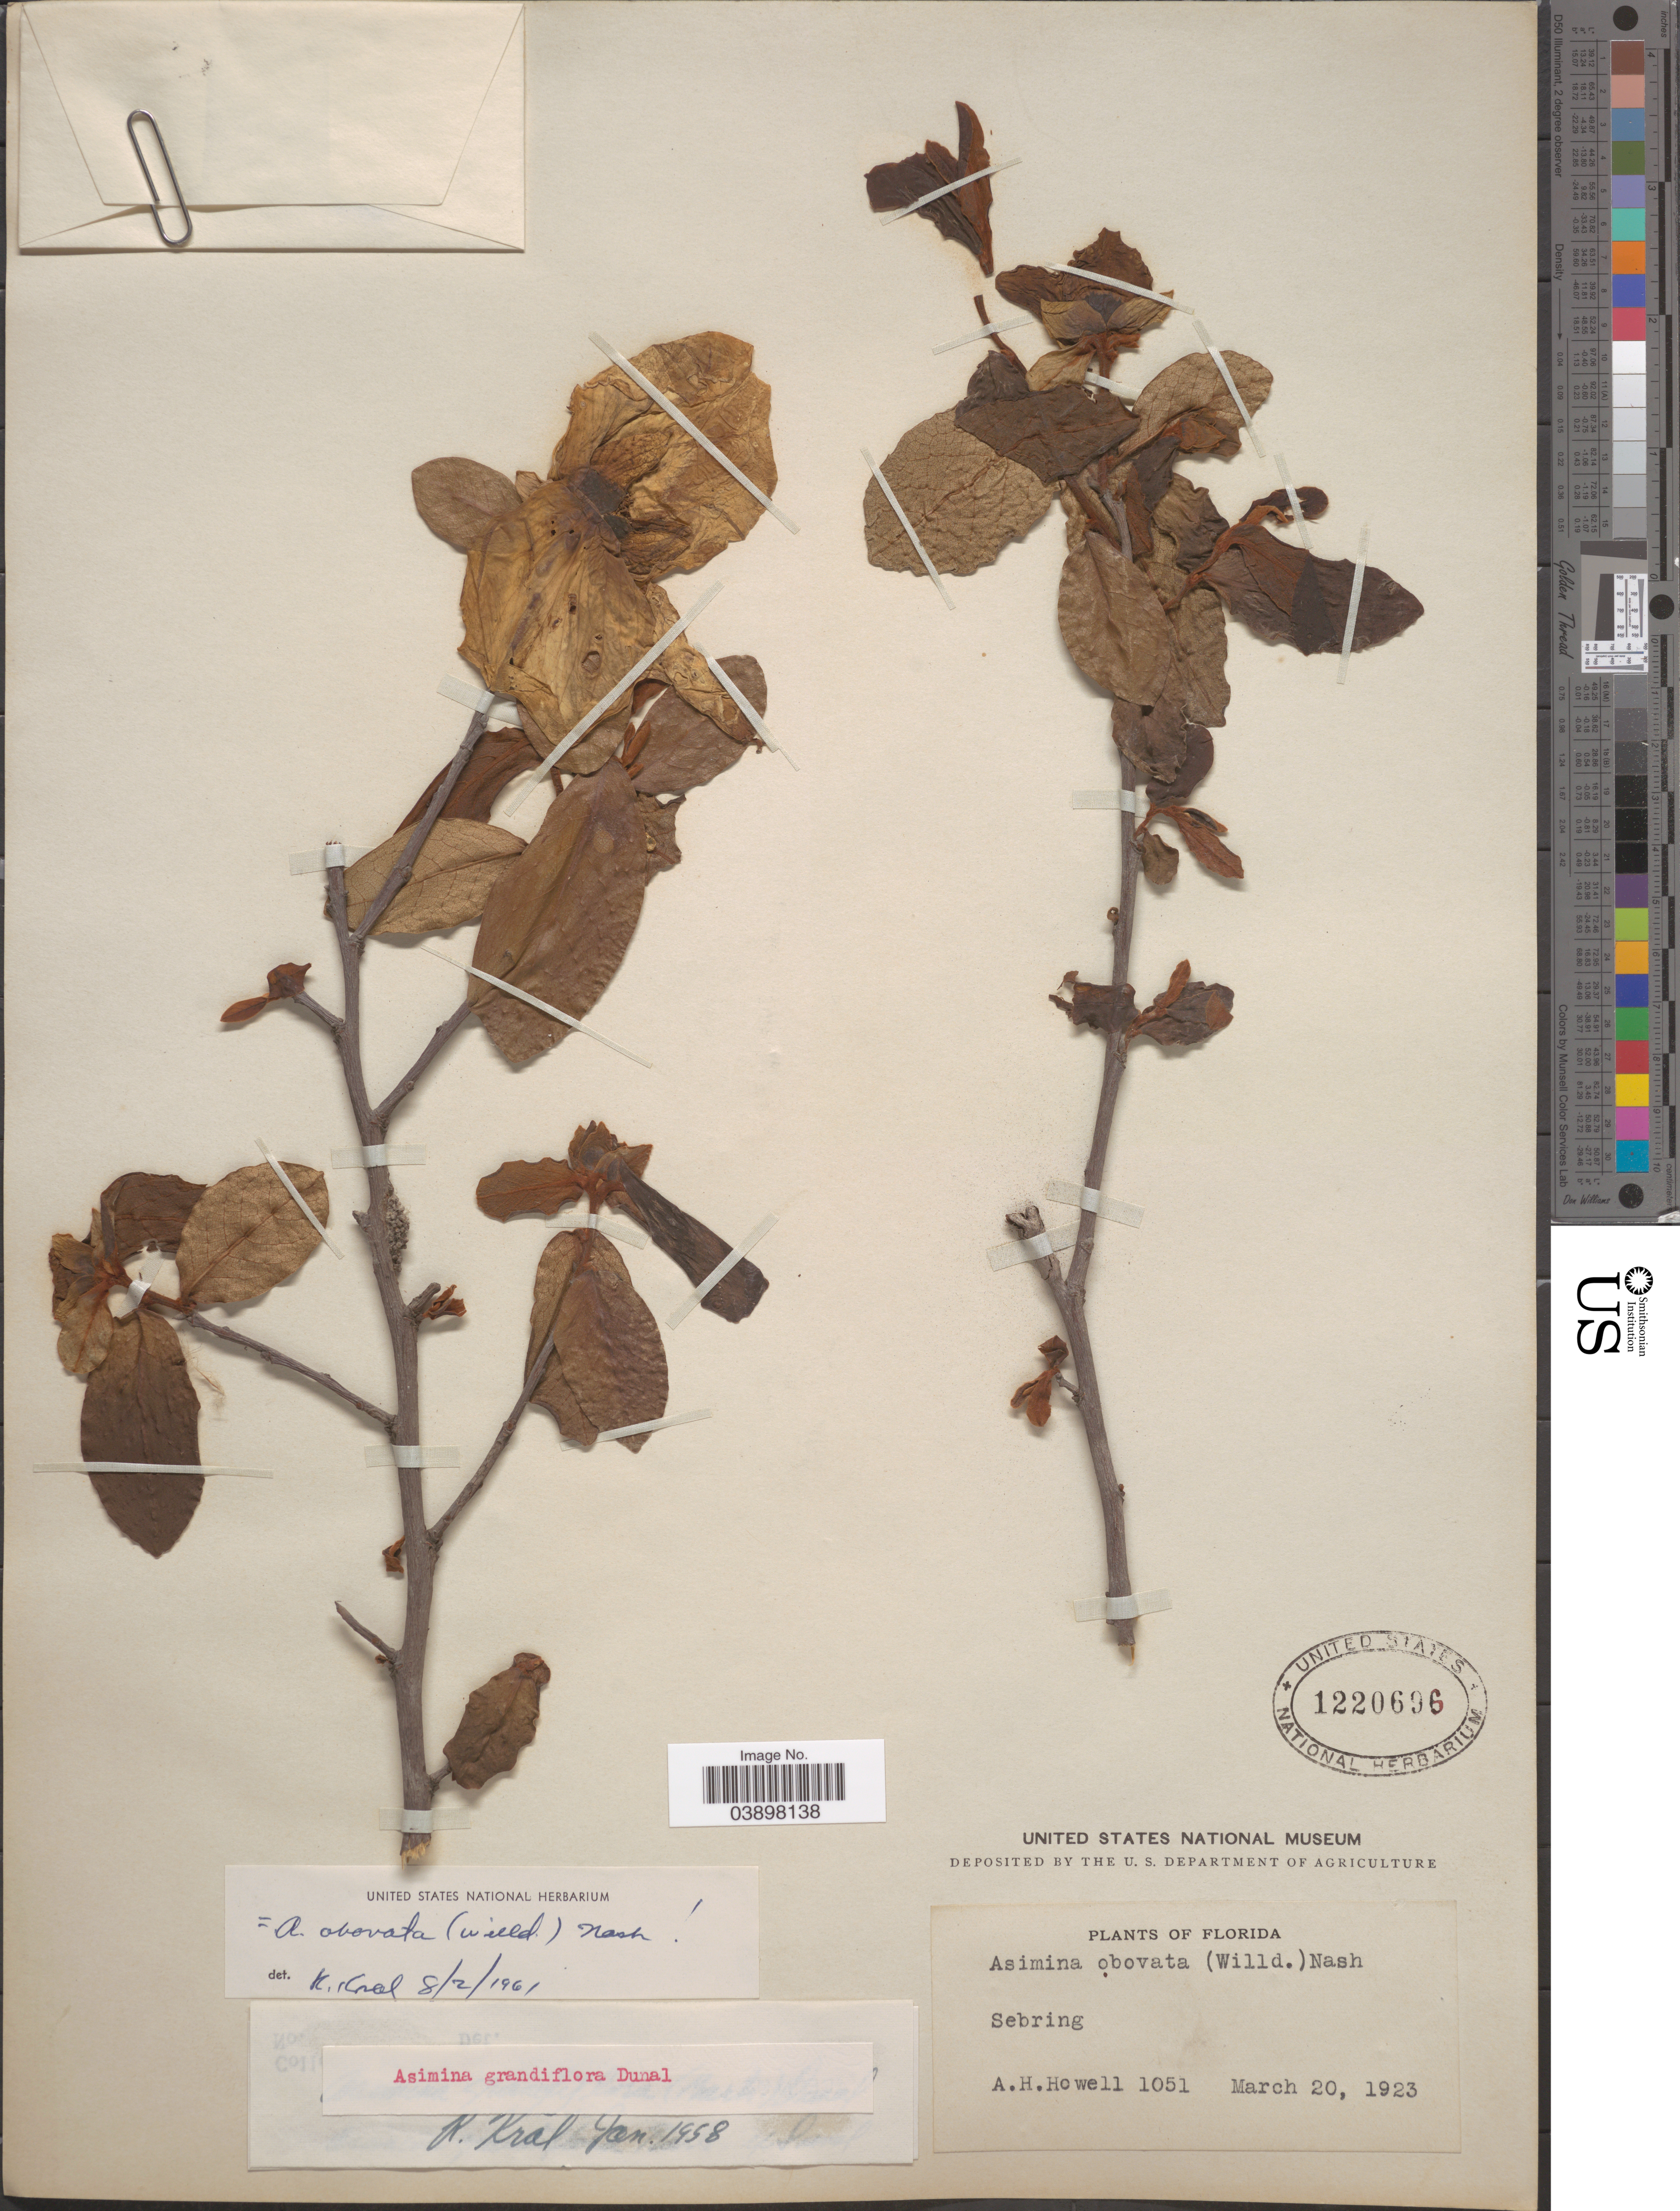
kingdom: Plantae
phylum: Tracheophyta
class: Magnoliopsida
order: Magnoliales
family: Annonaceae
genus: Asimina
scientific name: Asimina obovata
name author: (Willd.) Nash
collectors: A. Howell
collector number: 1051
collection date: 1923-03-20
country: United States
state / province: Florida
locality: Sebring.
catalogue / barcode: US 1220696